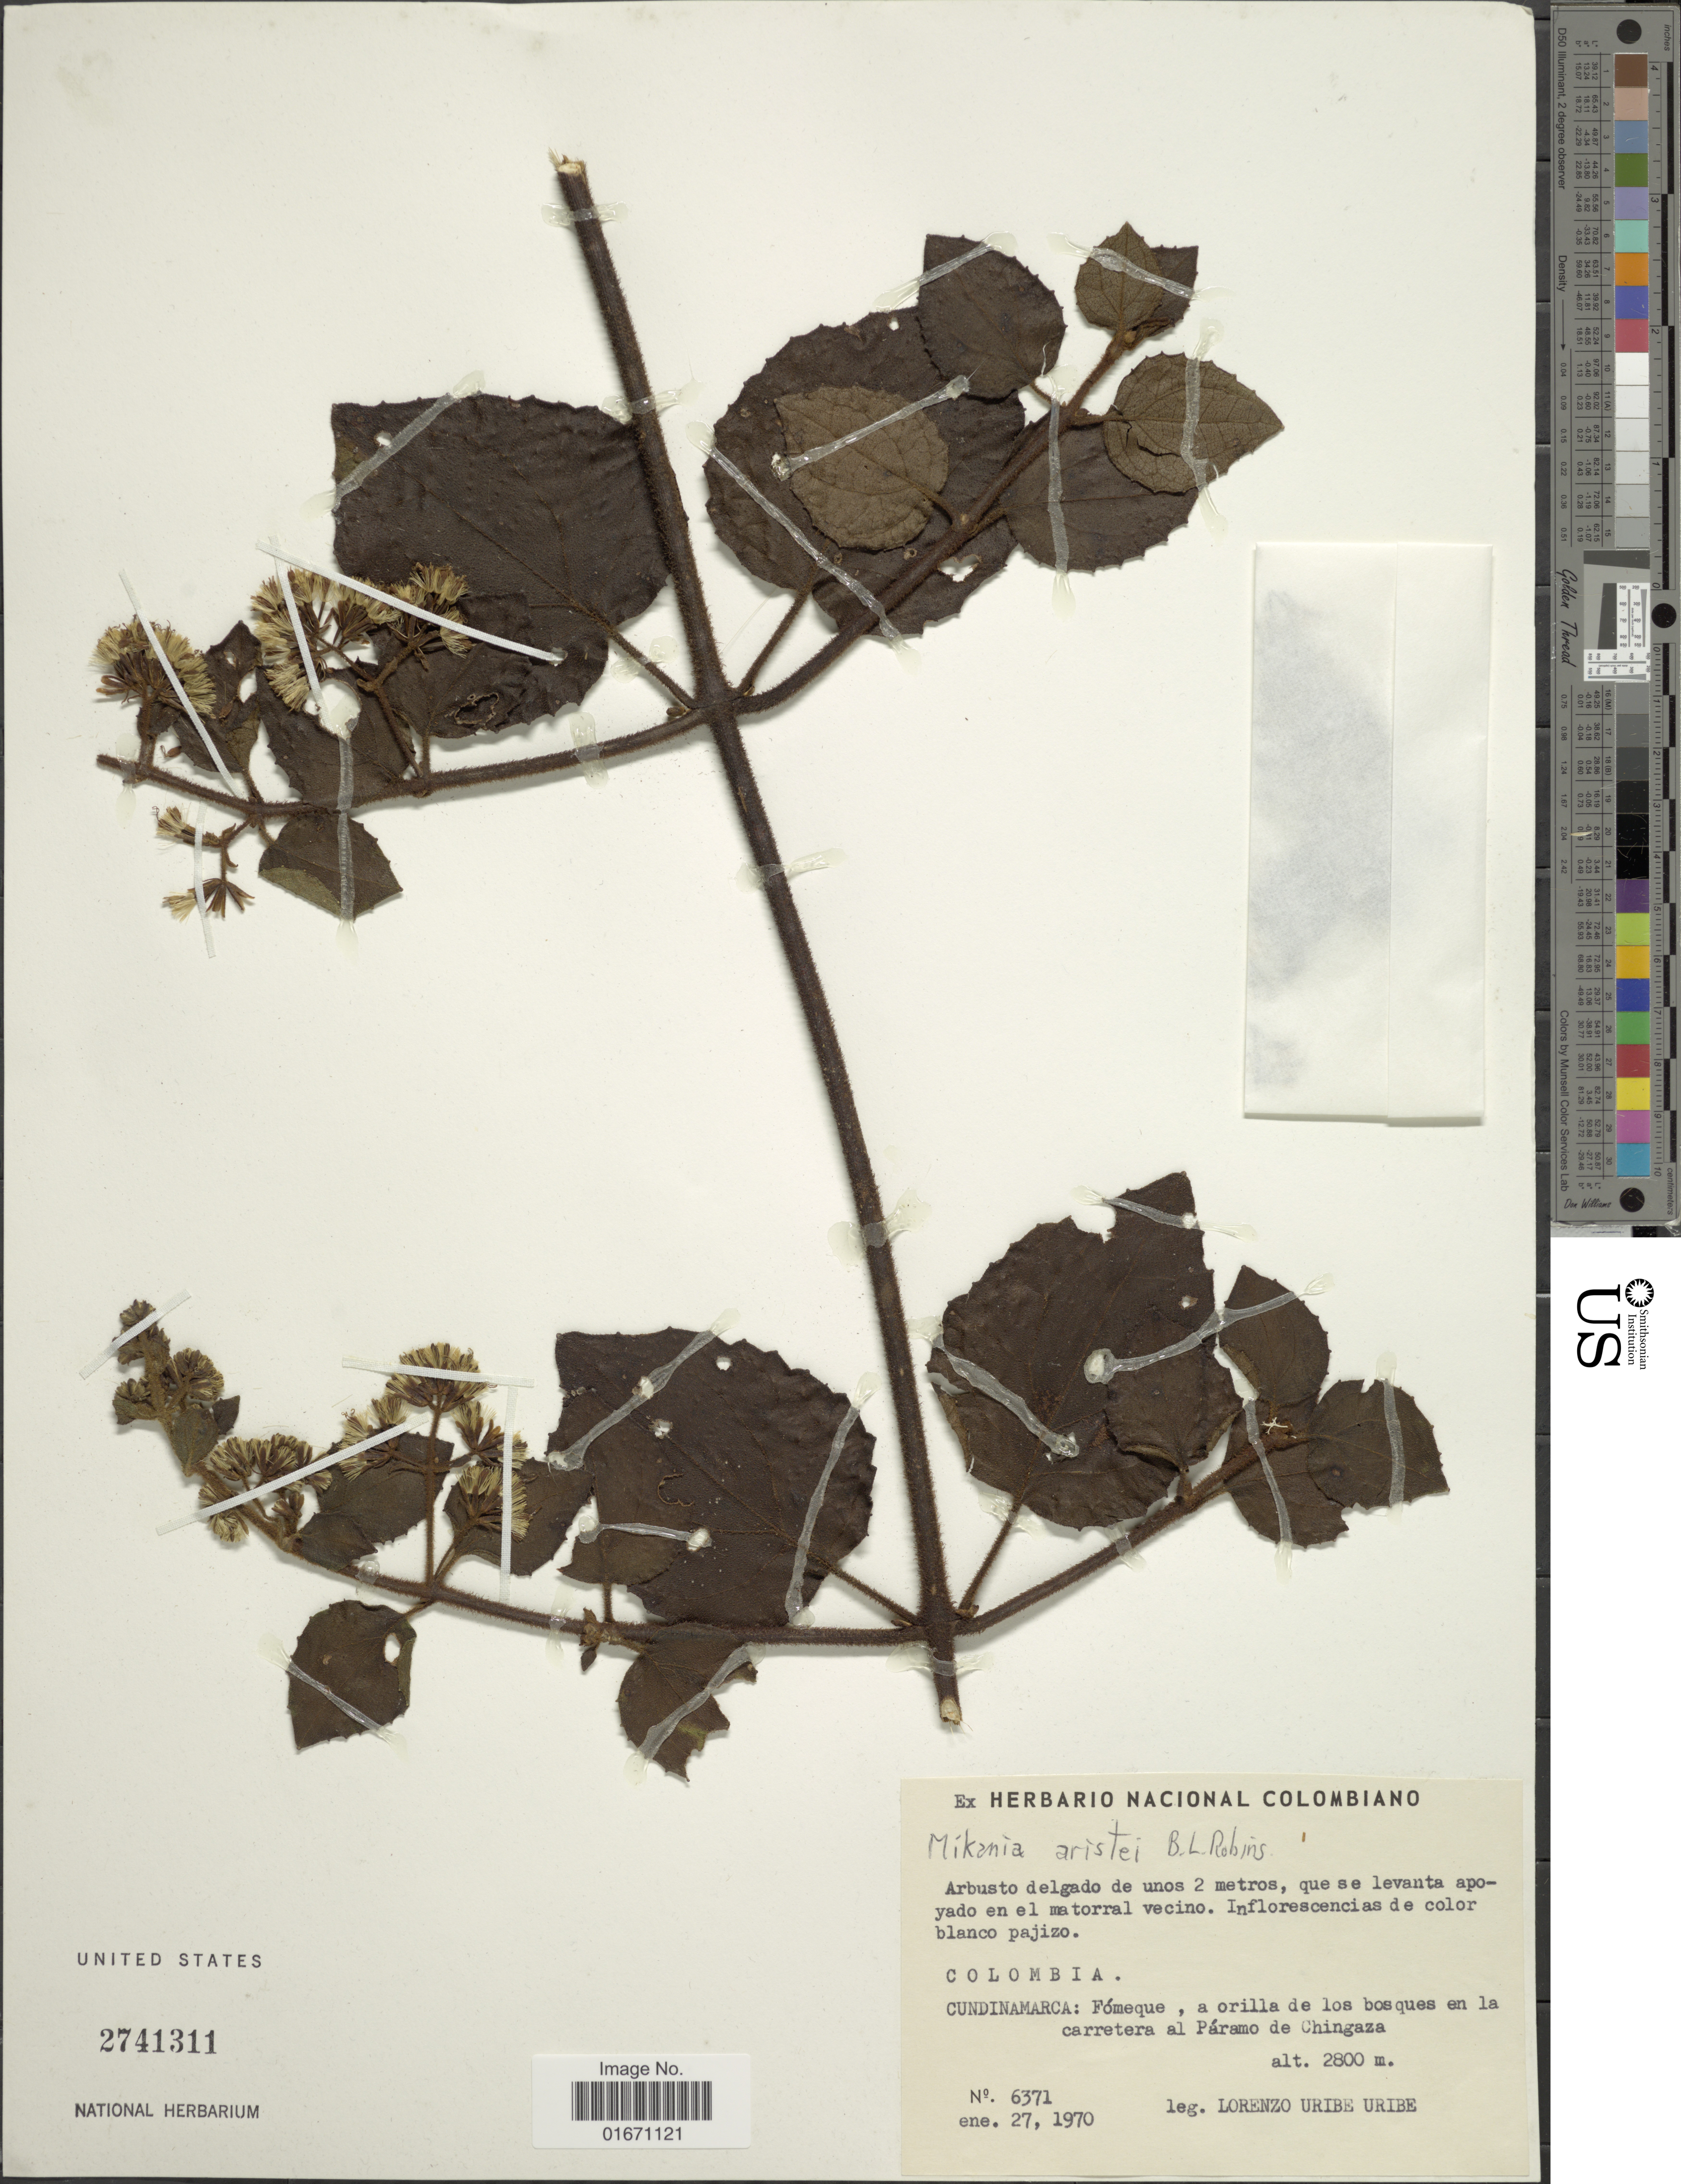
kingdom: Plantae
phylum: Tracheophyta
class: Magnoliopsida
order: Asterales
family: Asteraceae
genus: Mikania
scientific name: Mikania aristei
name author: B.L. Rob.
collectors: L. Uribe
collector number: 6371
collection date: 1970-01-27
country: Colombia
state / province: Cundinamarca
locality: Fomeque, a orilla de los bosques en la carretera al Paramo de Chingaza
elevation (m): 2800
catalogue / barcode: US 2741311